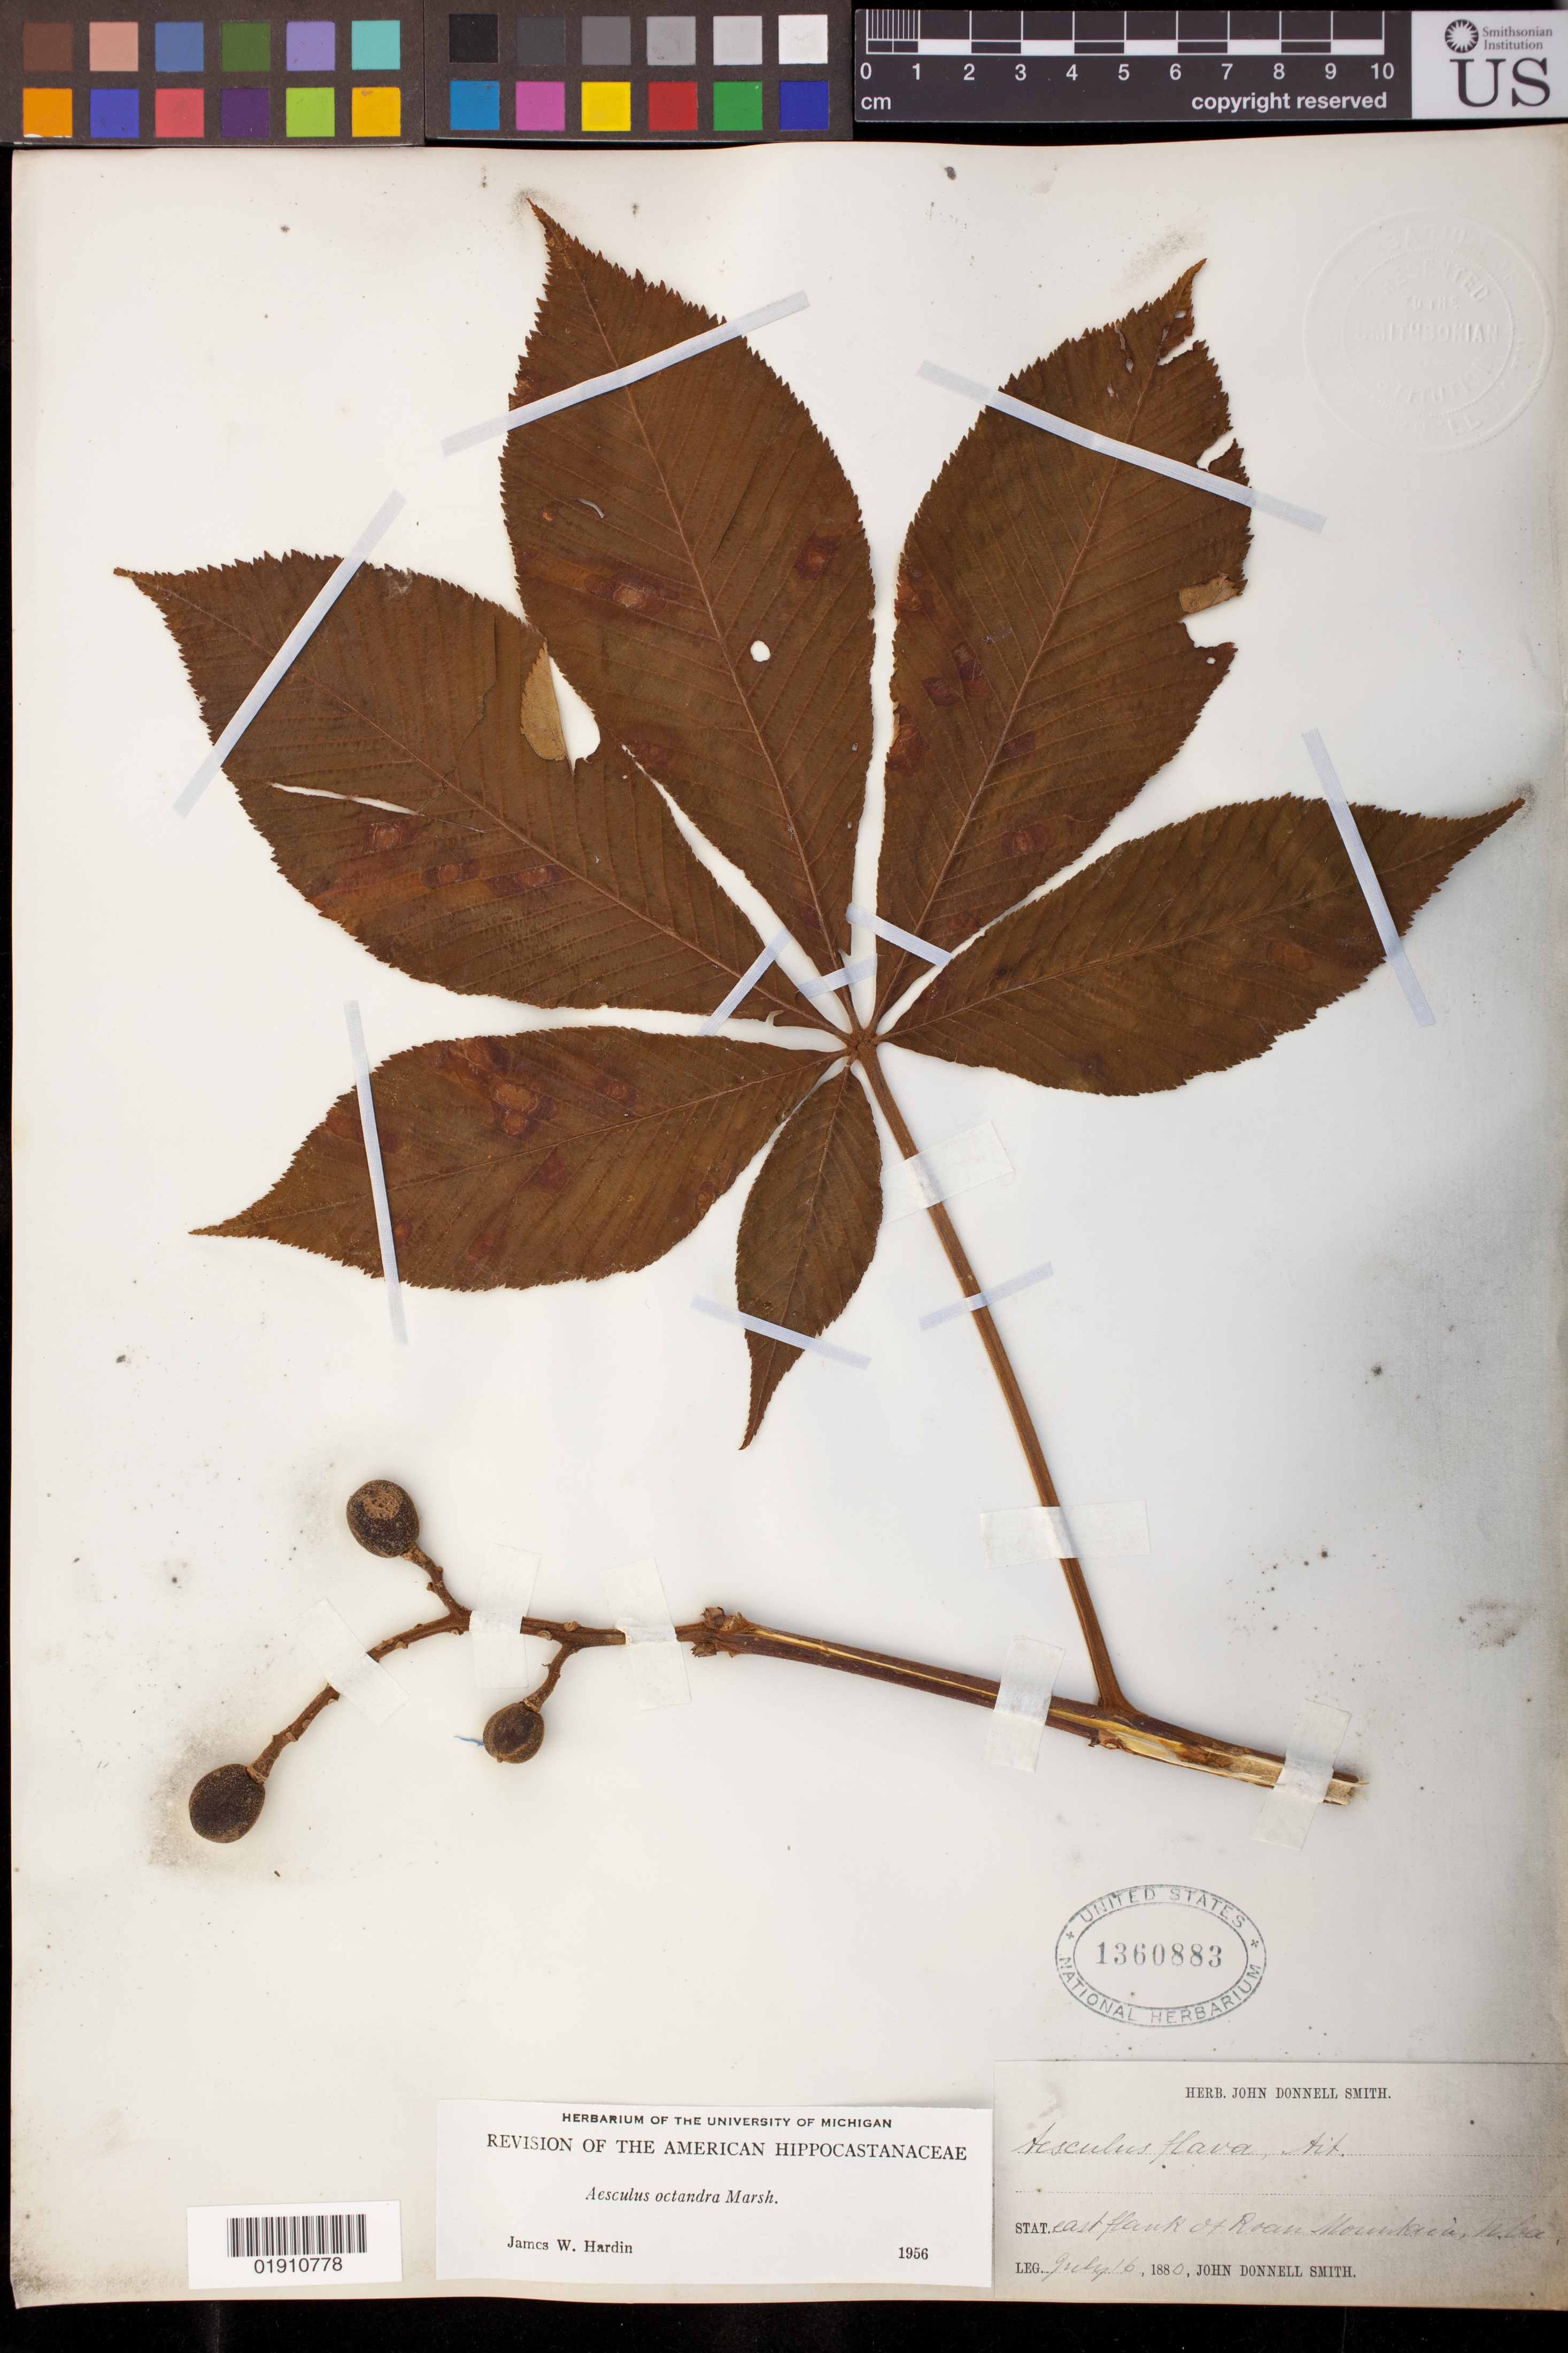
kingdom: Plantae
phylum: Tracheophyta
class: Magnoliopsida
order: Sapindales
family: Sapindaceae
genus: Aesculus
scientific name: Aesculus octandra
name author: Marshall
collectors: J. Donnell Smith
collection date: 1880-07-16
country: United States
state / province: North Carolina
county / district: Mitchell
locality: East flank of Roan Mountain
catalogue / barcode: US 1360883